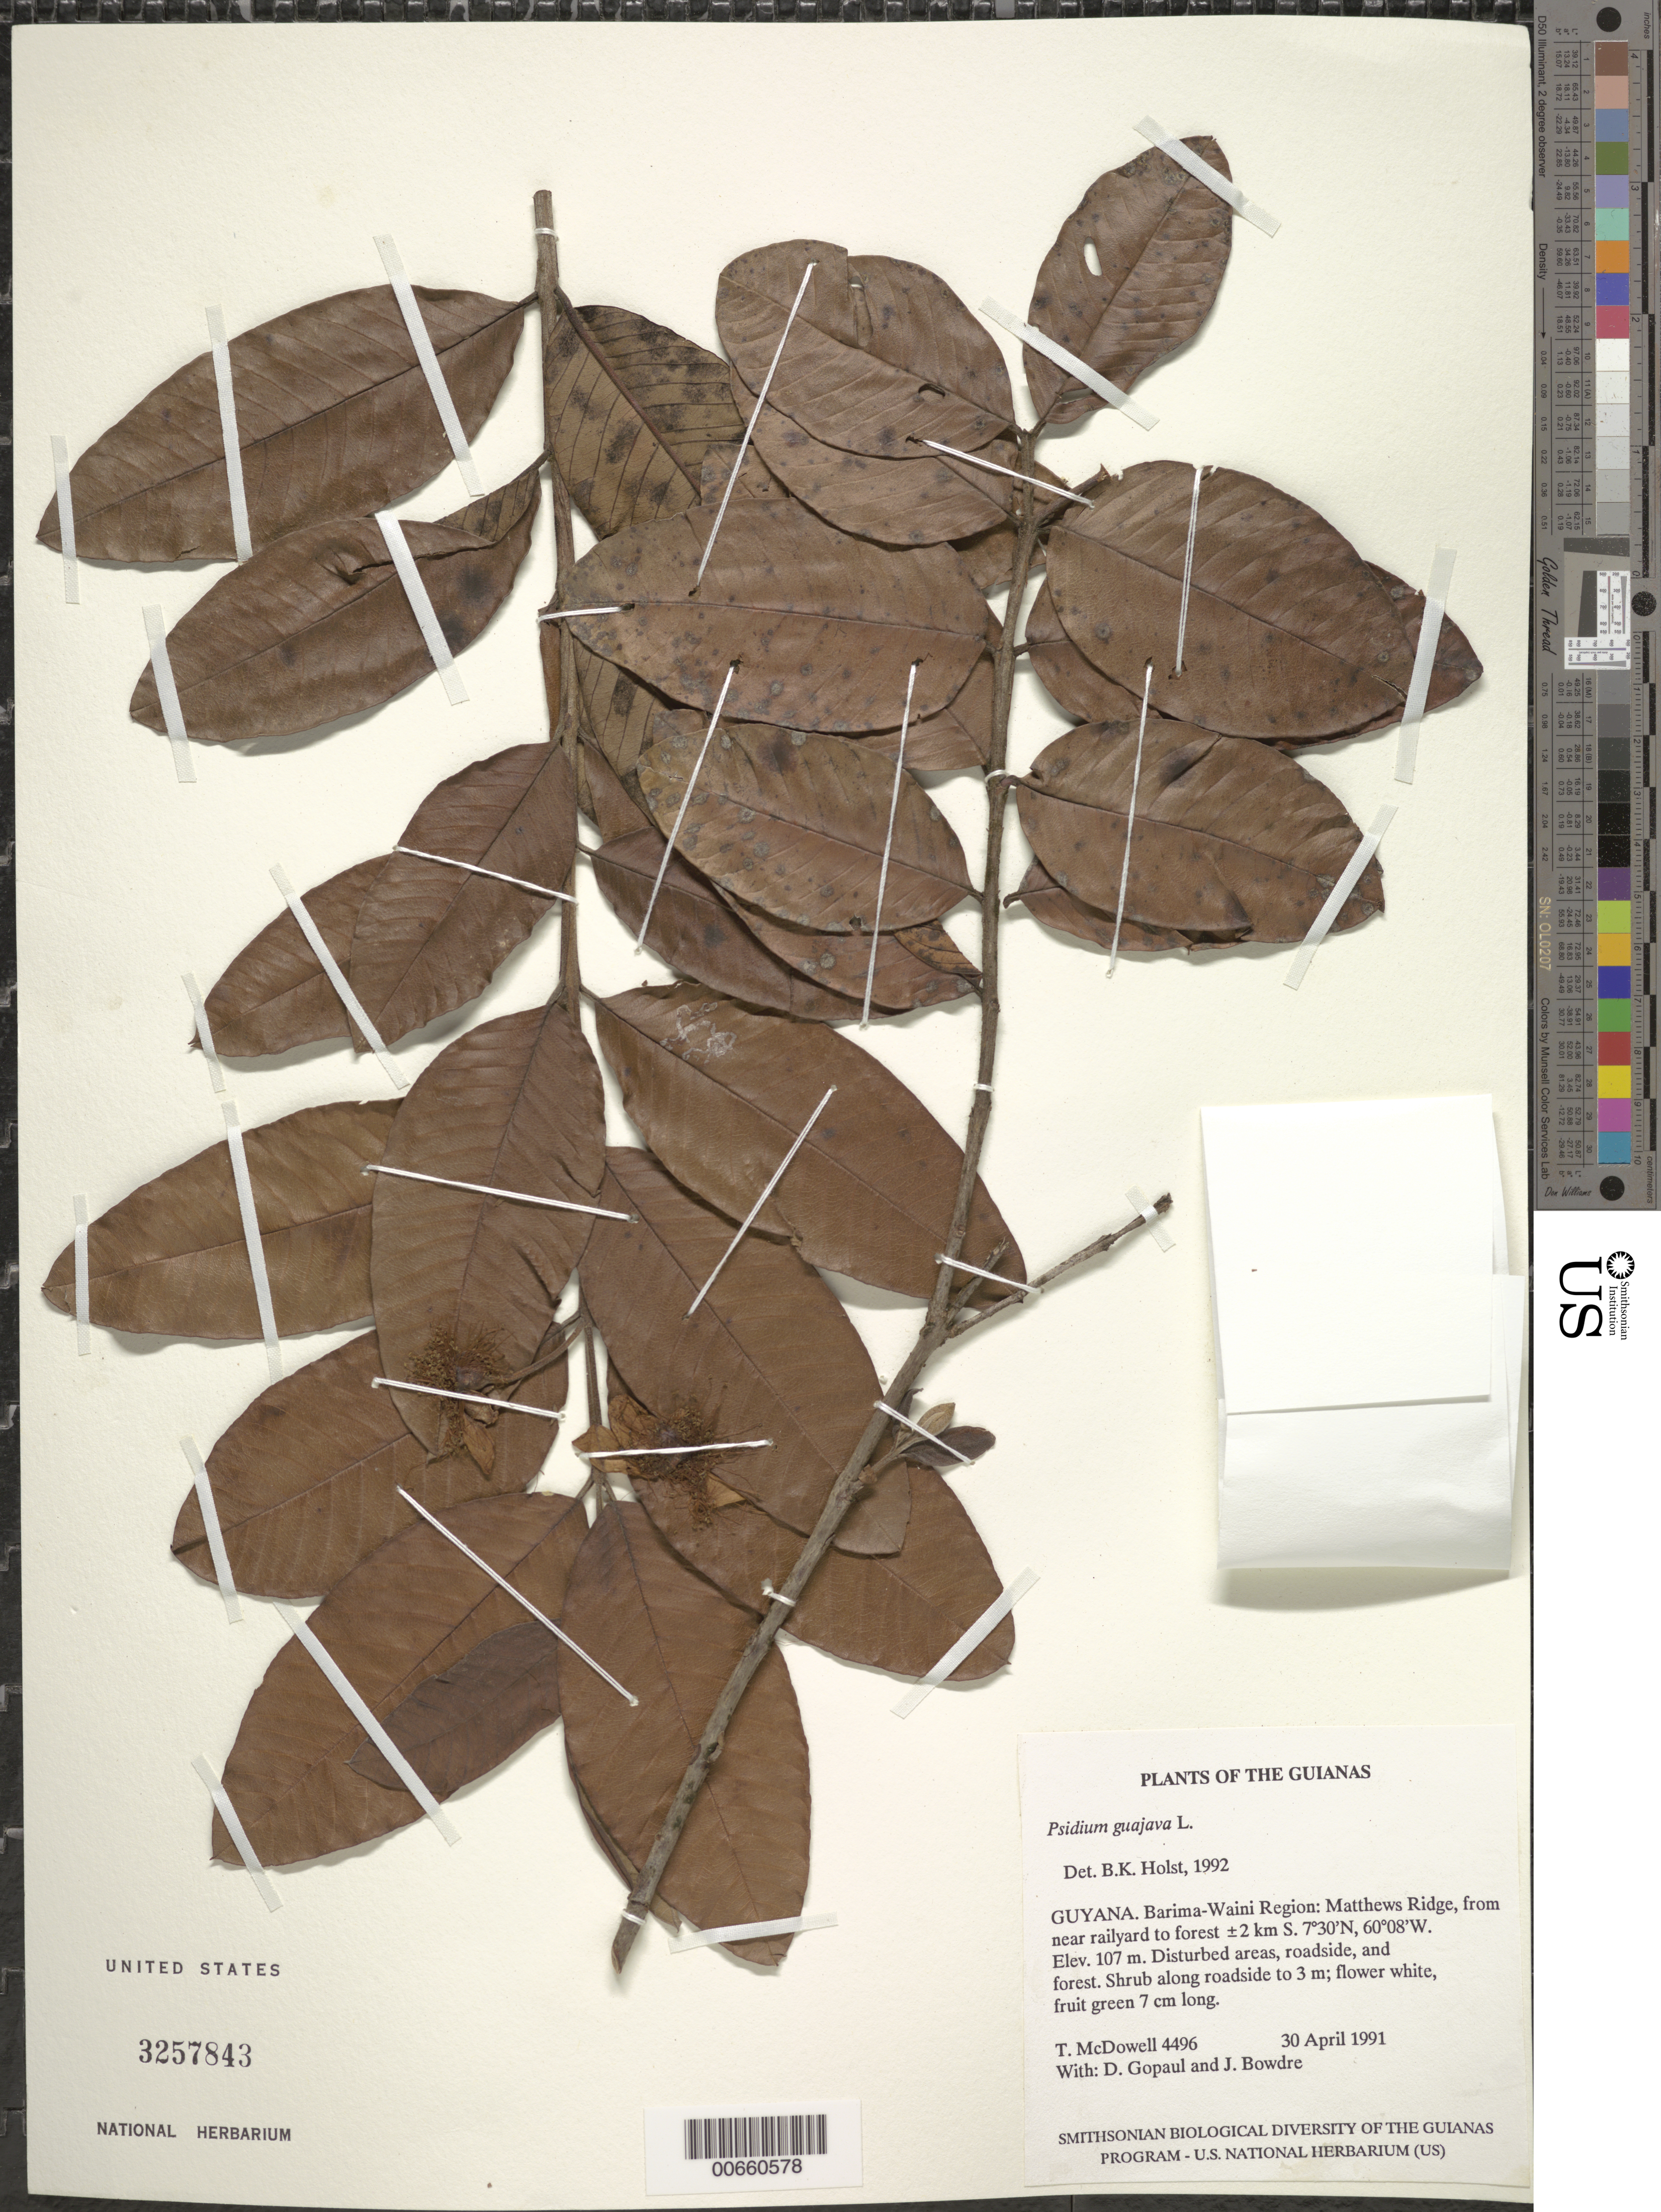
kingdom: Plantae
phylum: Tracheophyta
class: Magnoliopsida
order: Myrtales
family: Myrtaceae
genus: Psidium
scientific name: Psidium guajava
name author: L.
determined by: Holst, Bruce K.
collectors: T. McDowell, D. Gopaul & J. Bowdre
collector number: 4496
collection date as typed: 30 April 1991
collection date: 1991-04-30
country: Guyana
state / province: Barima-Waini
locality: Matthews Ridge, from near railyard to forest ±2 km S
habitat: Disturbed areas, roadside, and forest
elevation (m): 107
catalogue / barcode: US 3257843